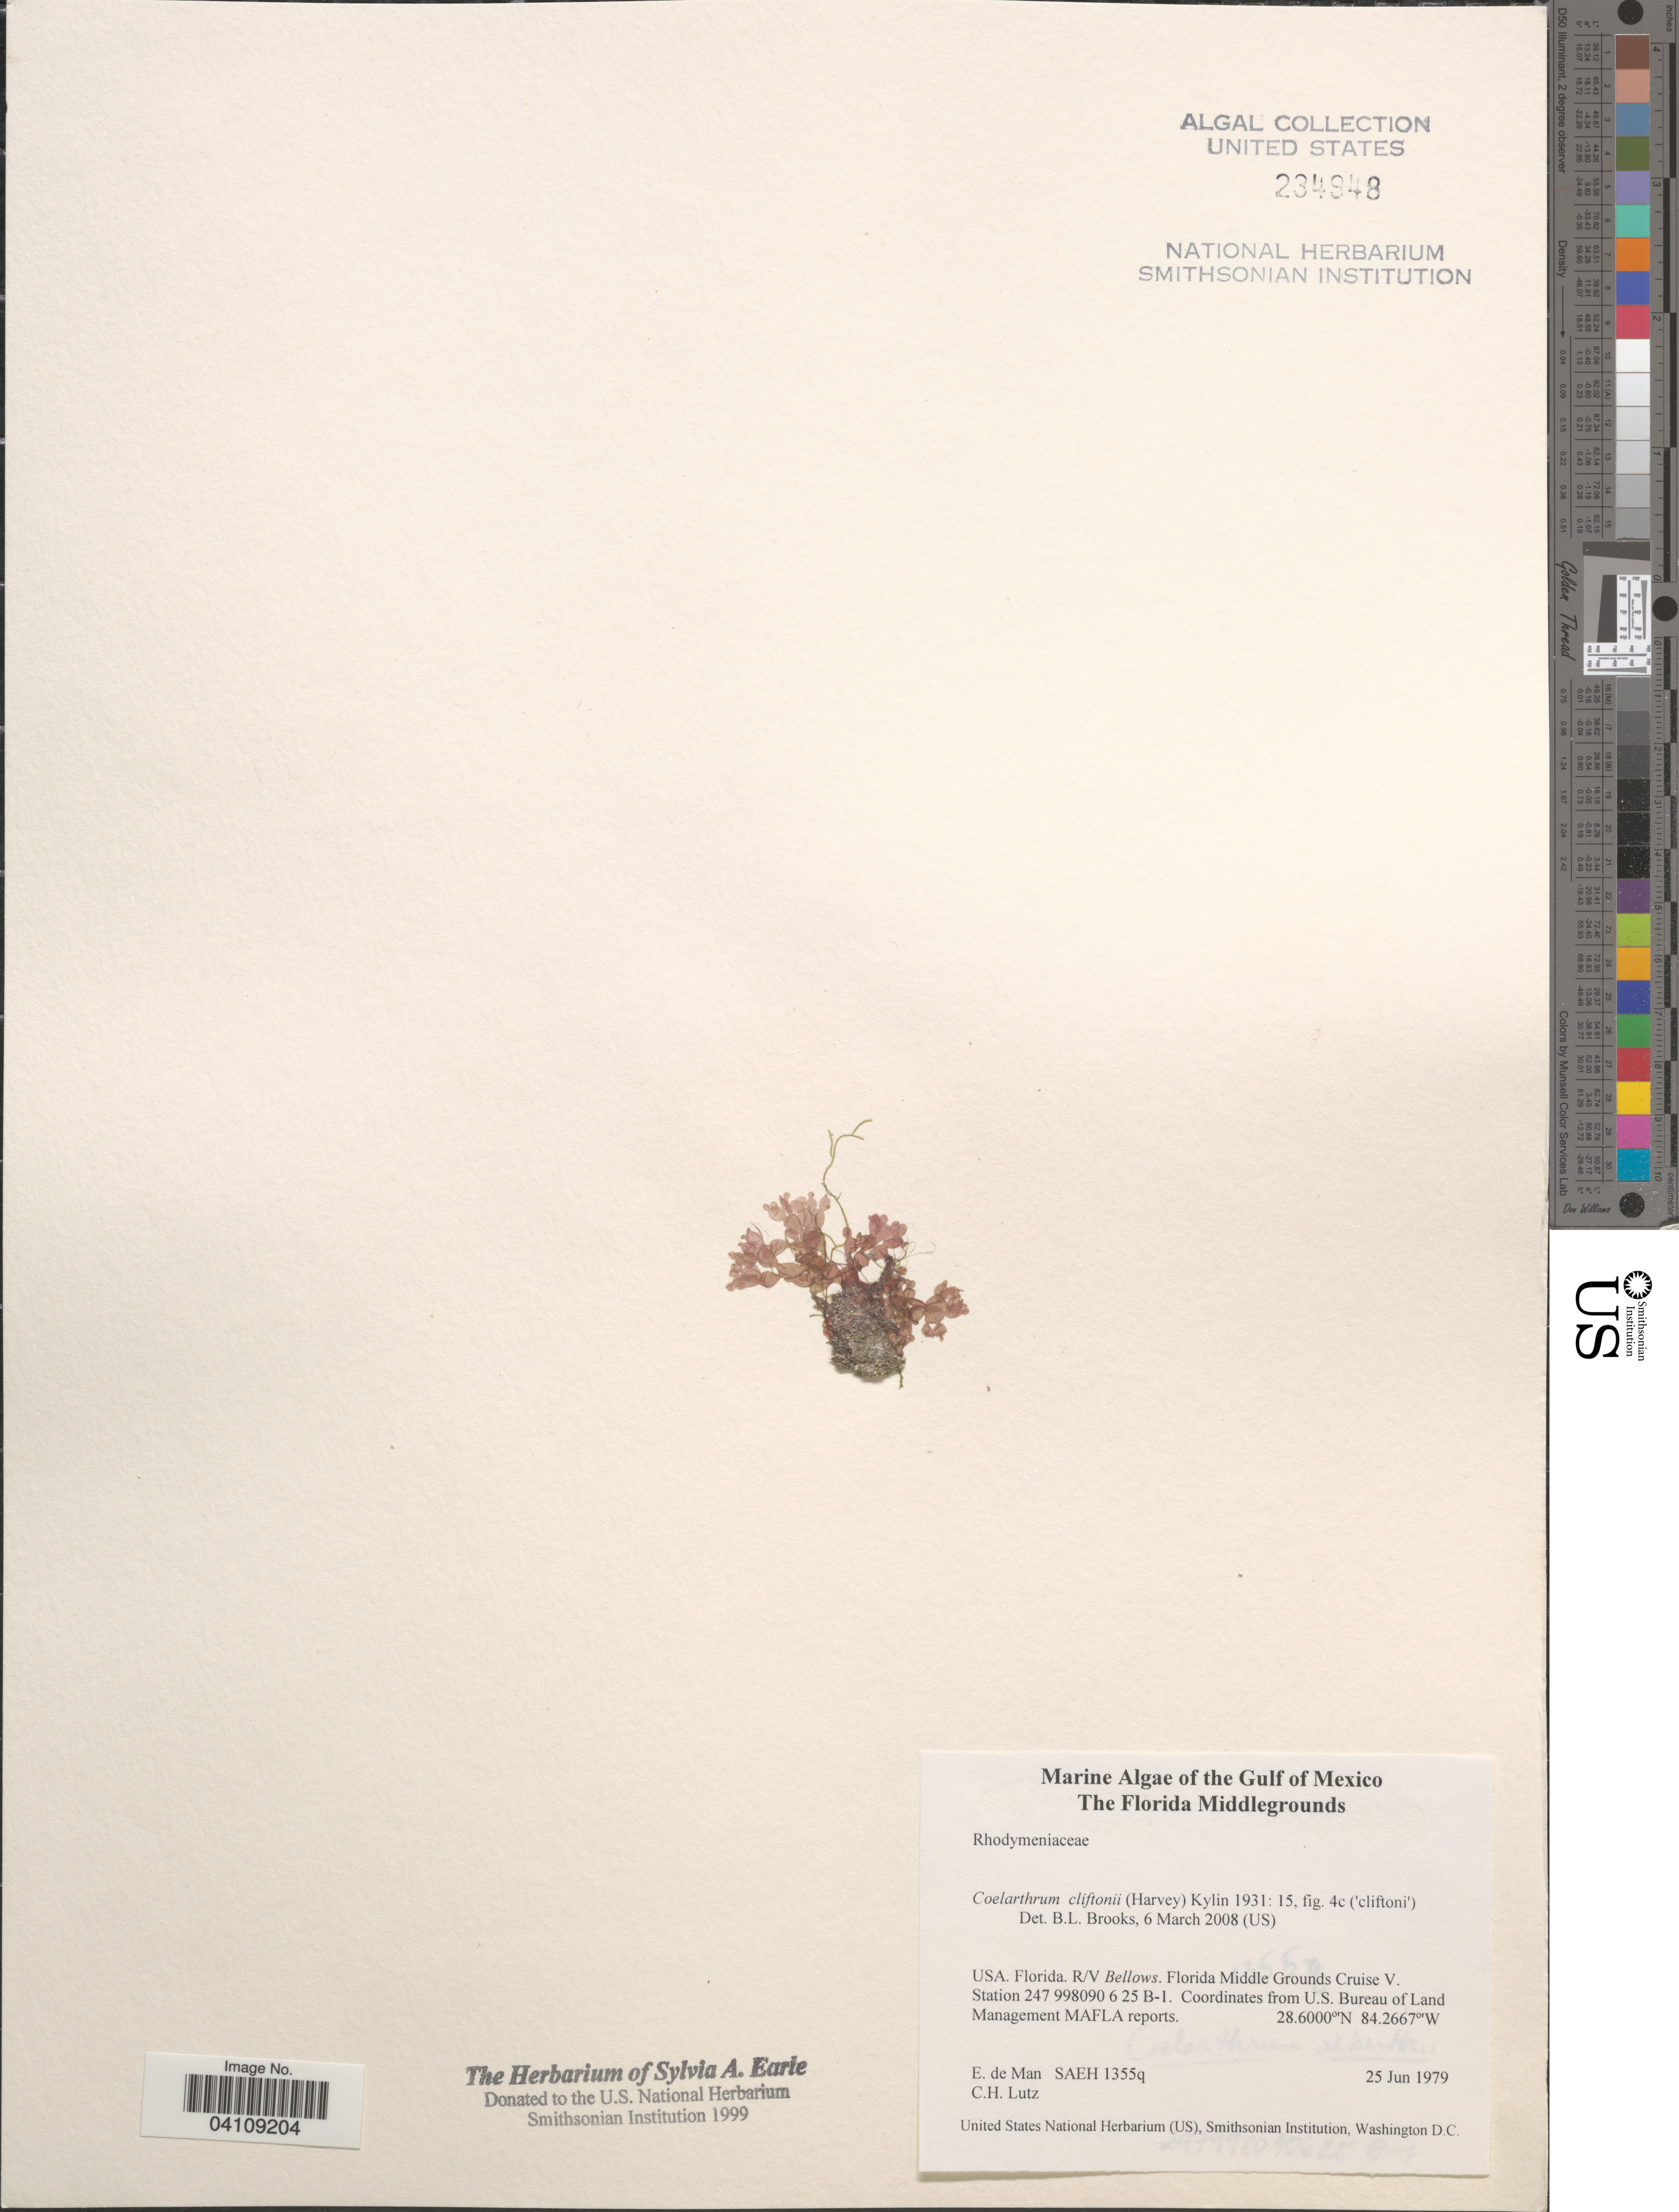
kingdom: Plantae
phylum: Rhodophyta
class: Florideophyceae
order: Rhodymeniales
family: Rhodymeniaceae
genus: Coelarthrum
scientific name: Coelarthrum cliftonii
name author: (Harv.) Kylin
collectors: E. de Man & C. Lutz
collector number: SAEH 1355q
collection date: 1979-06-25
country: United States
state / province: Florida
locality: Gulf of Mexico. The Florida Middlegrounds. Florida. R/V Bellows. Florida Middle Grounds Cruise V. Station 247 998090 6 25 B-1.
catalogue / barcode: US 234948